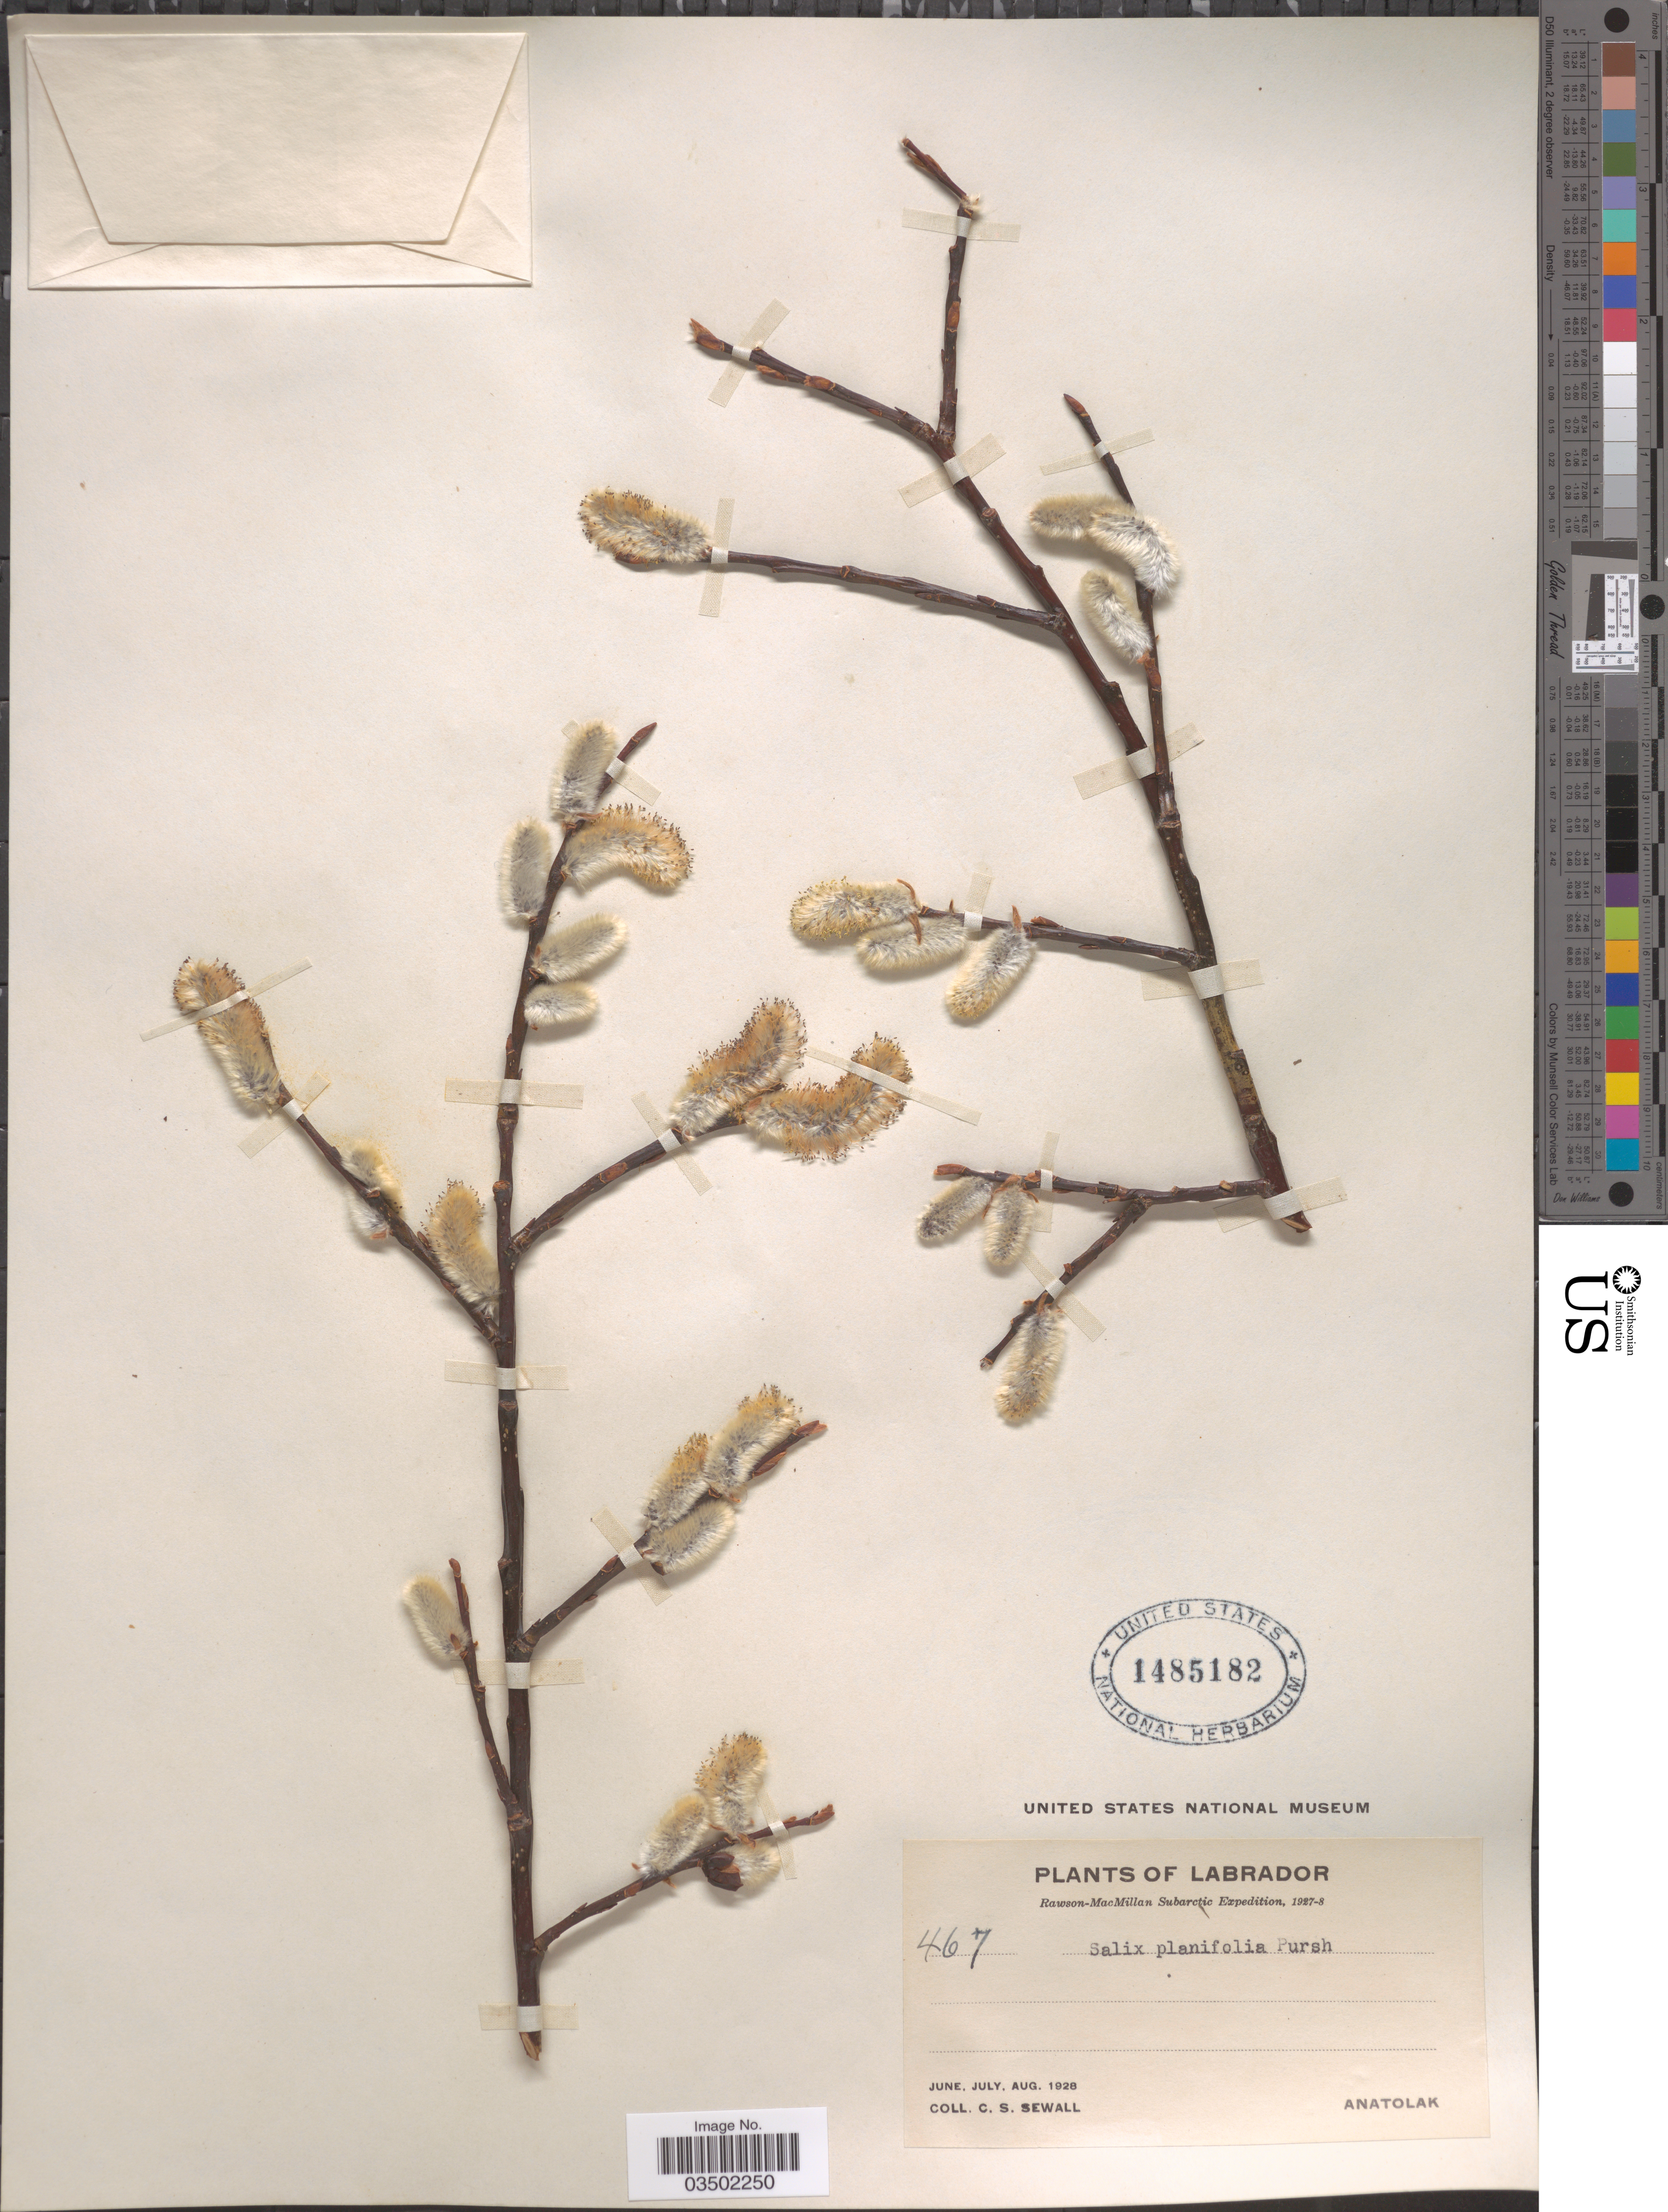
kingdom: Plantae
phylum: Tracheophyta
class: Magnoliopsida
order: Malpighiales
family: Salicaceae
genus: Salix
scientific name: Salix planifolia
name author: Pursh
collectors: C. Sewall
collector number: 467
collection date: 1928-06/1928-08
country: Canada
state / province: Newfoundland and Labrador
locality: Labrador. Anatolak.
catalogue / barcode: US 1485182